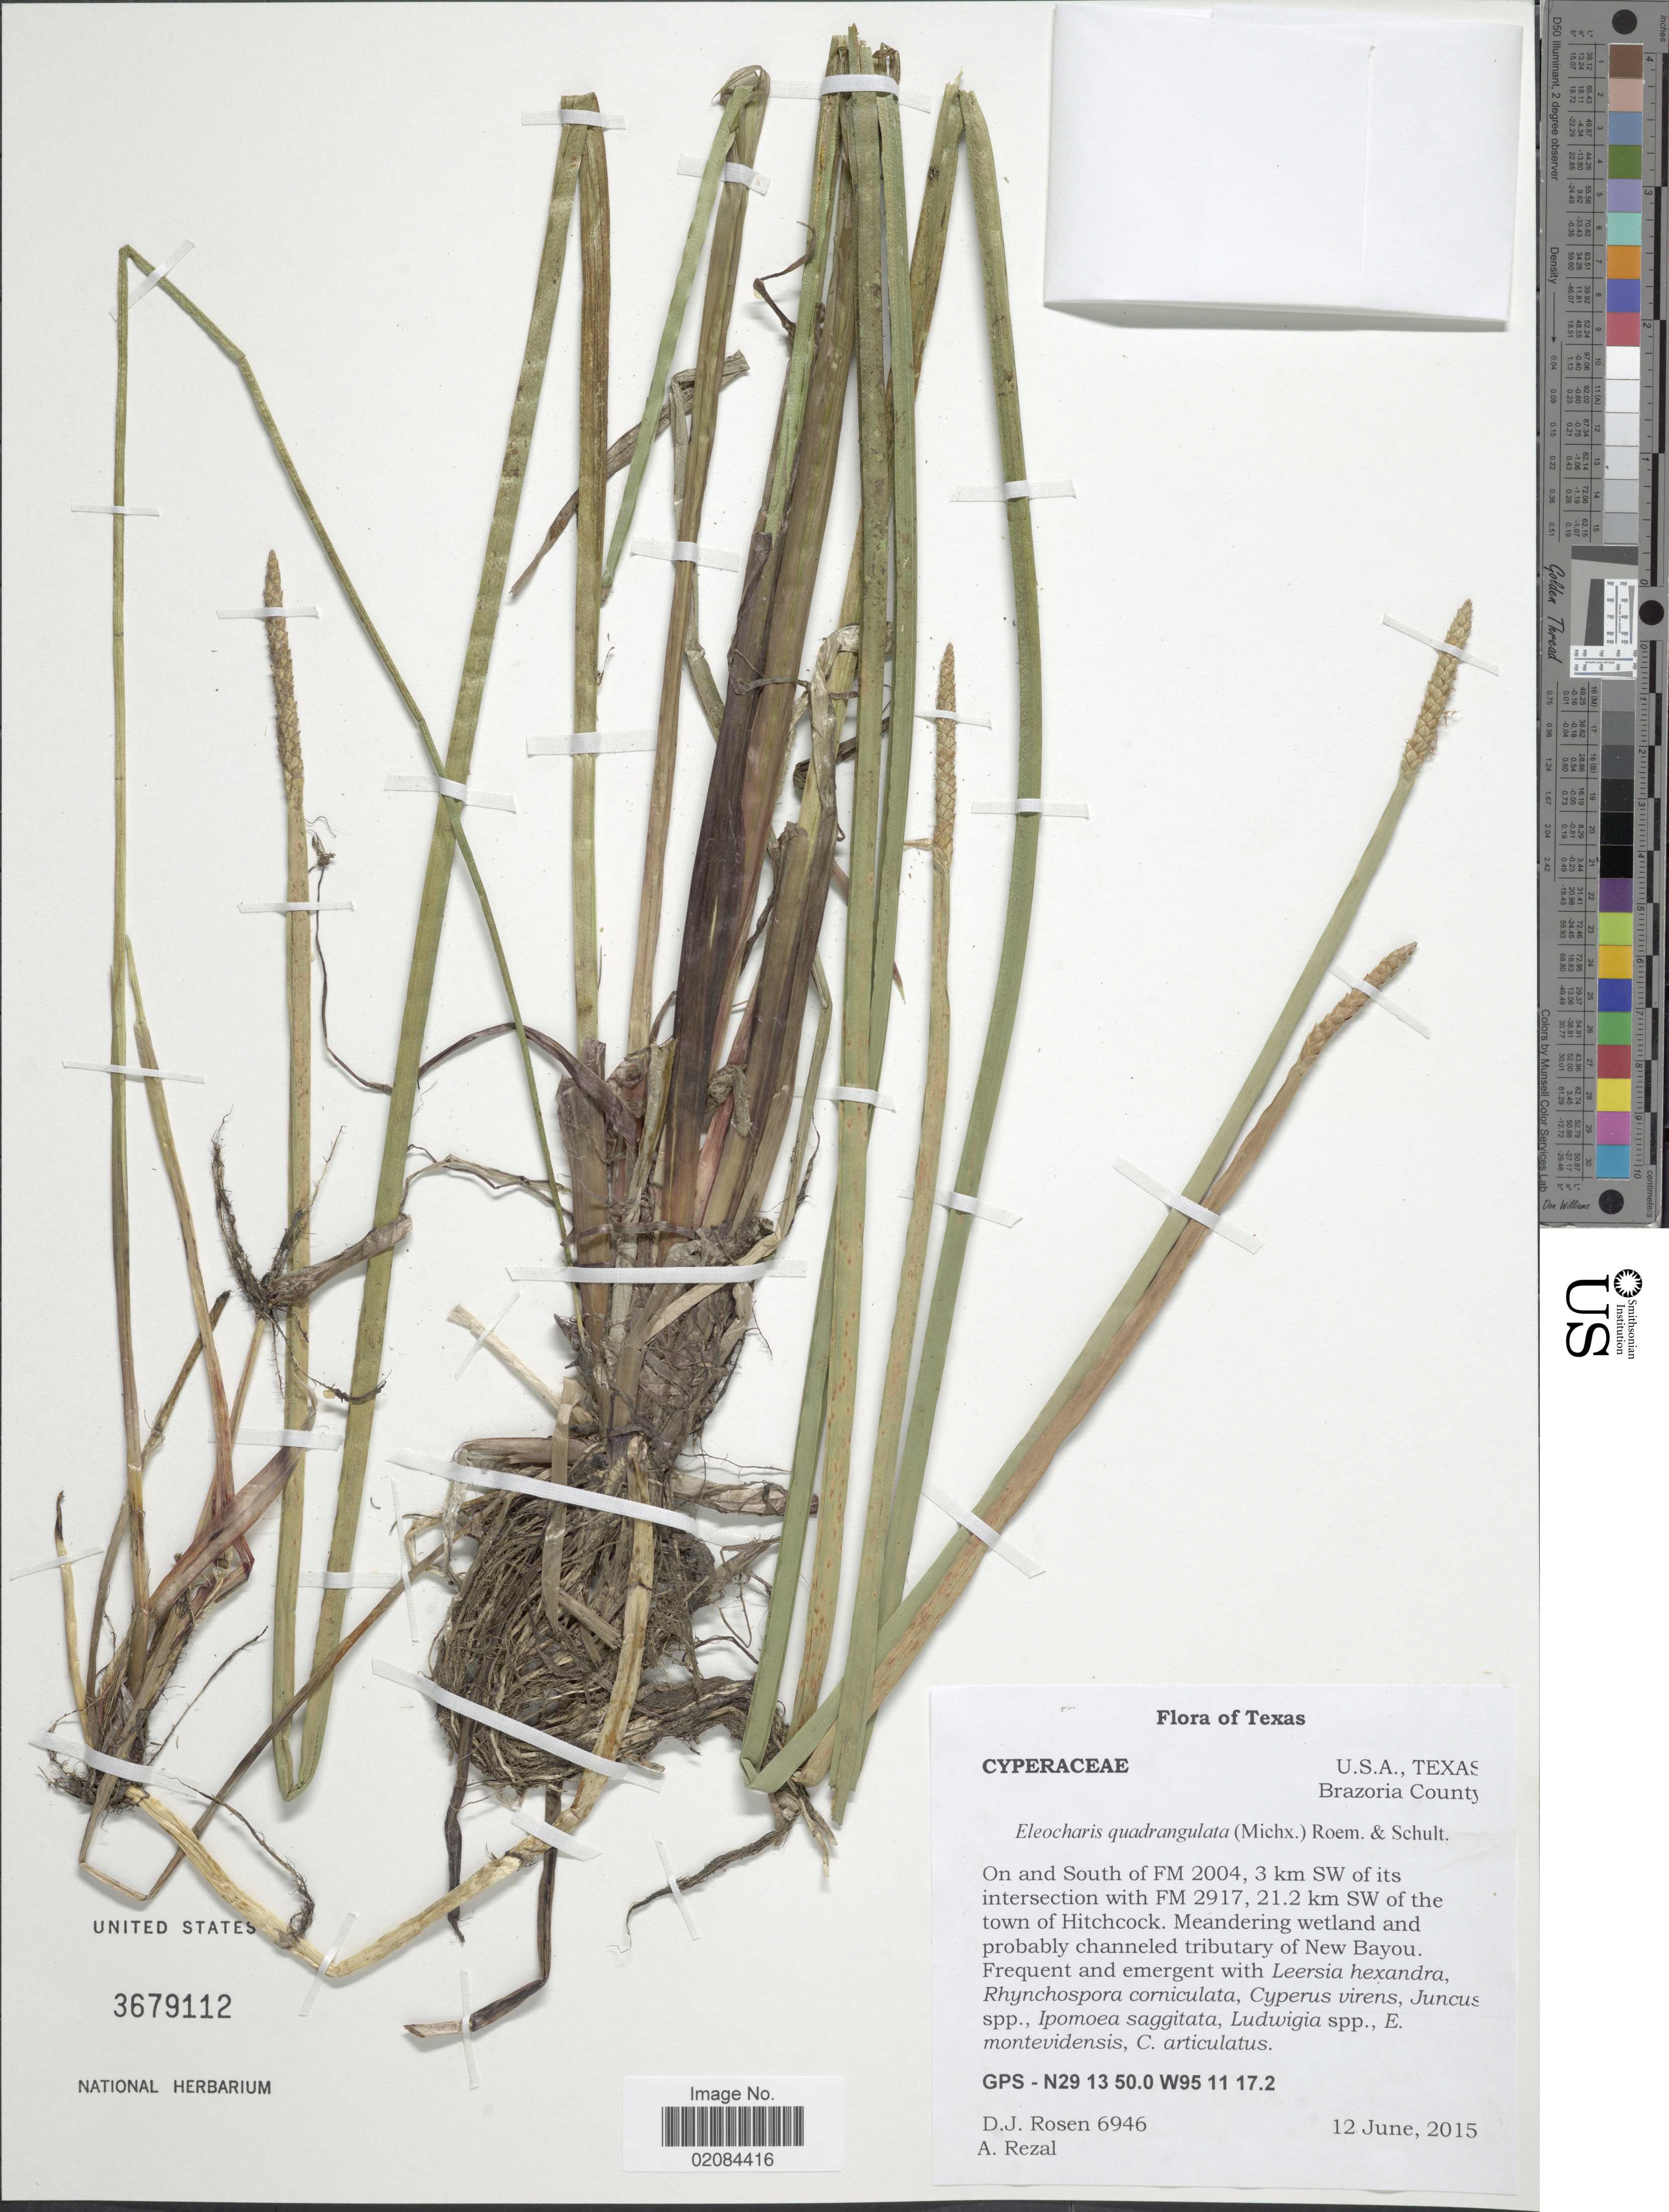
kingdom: Plantae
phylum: Tracheophyta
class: Liliopsida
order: Poales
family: Cyperaceae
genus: Eleocharis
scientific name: Eleocharis quadrangulata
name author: (Michx.) Roem. & Schult.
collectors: D. J. Rosen & A. Rezal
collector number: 6946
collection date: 2015-06-12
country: United States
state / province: Texas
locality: Texas, Brazoria County, On and South of FM 2004, 3 km SW of its intersection with FM2917, 1.2 km SW of the town of Hitchcock. Tributary of New Bayou. GPS - N29 13 50.0 W95 11 17.2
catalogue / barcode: US 3679112